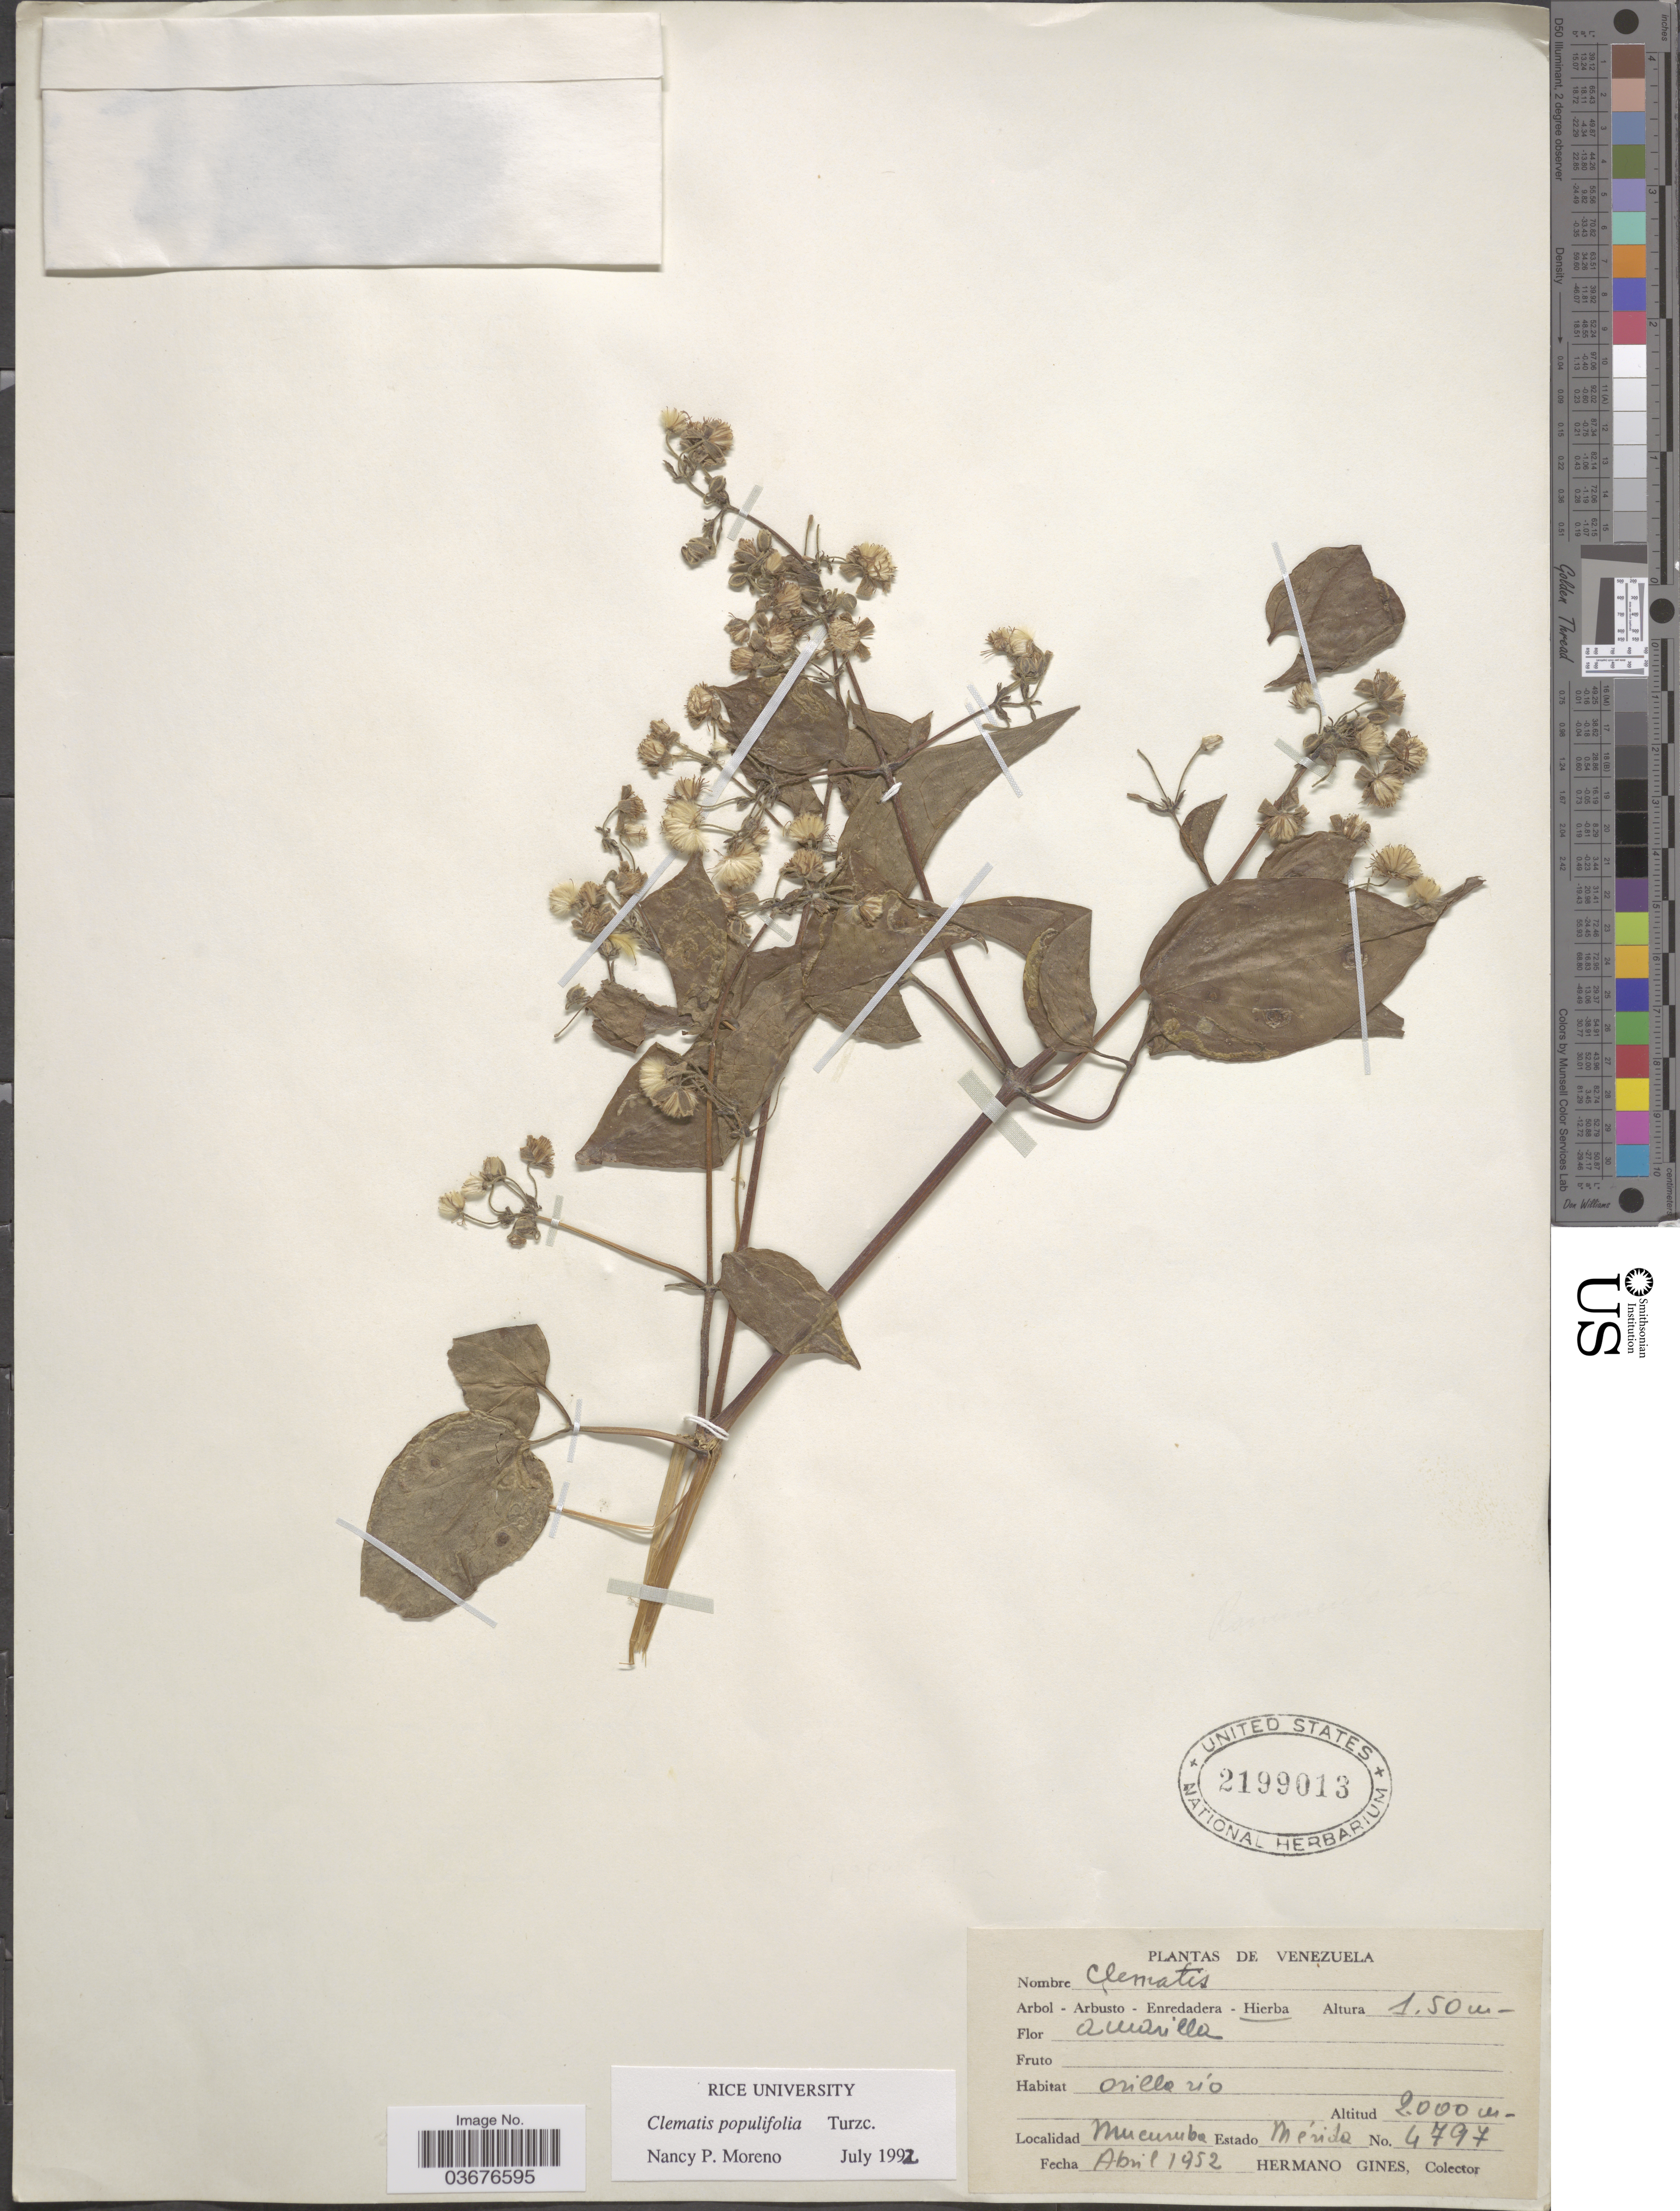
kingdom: Plantae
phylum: Tracheophyta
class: Magnoliopsida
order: Ranunculales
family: Ranunculaceae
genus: Clematis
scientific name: Clematis populifolia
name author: Turcz.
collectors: Bro. Gines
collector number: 4797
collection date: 1952-04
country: Venezuela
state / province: Mérida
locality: Mucuruba, Mérida.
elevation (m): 2000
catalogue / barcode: US 2199013